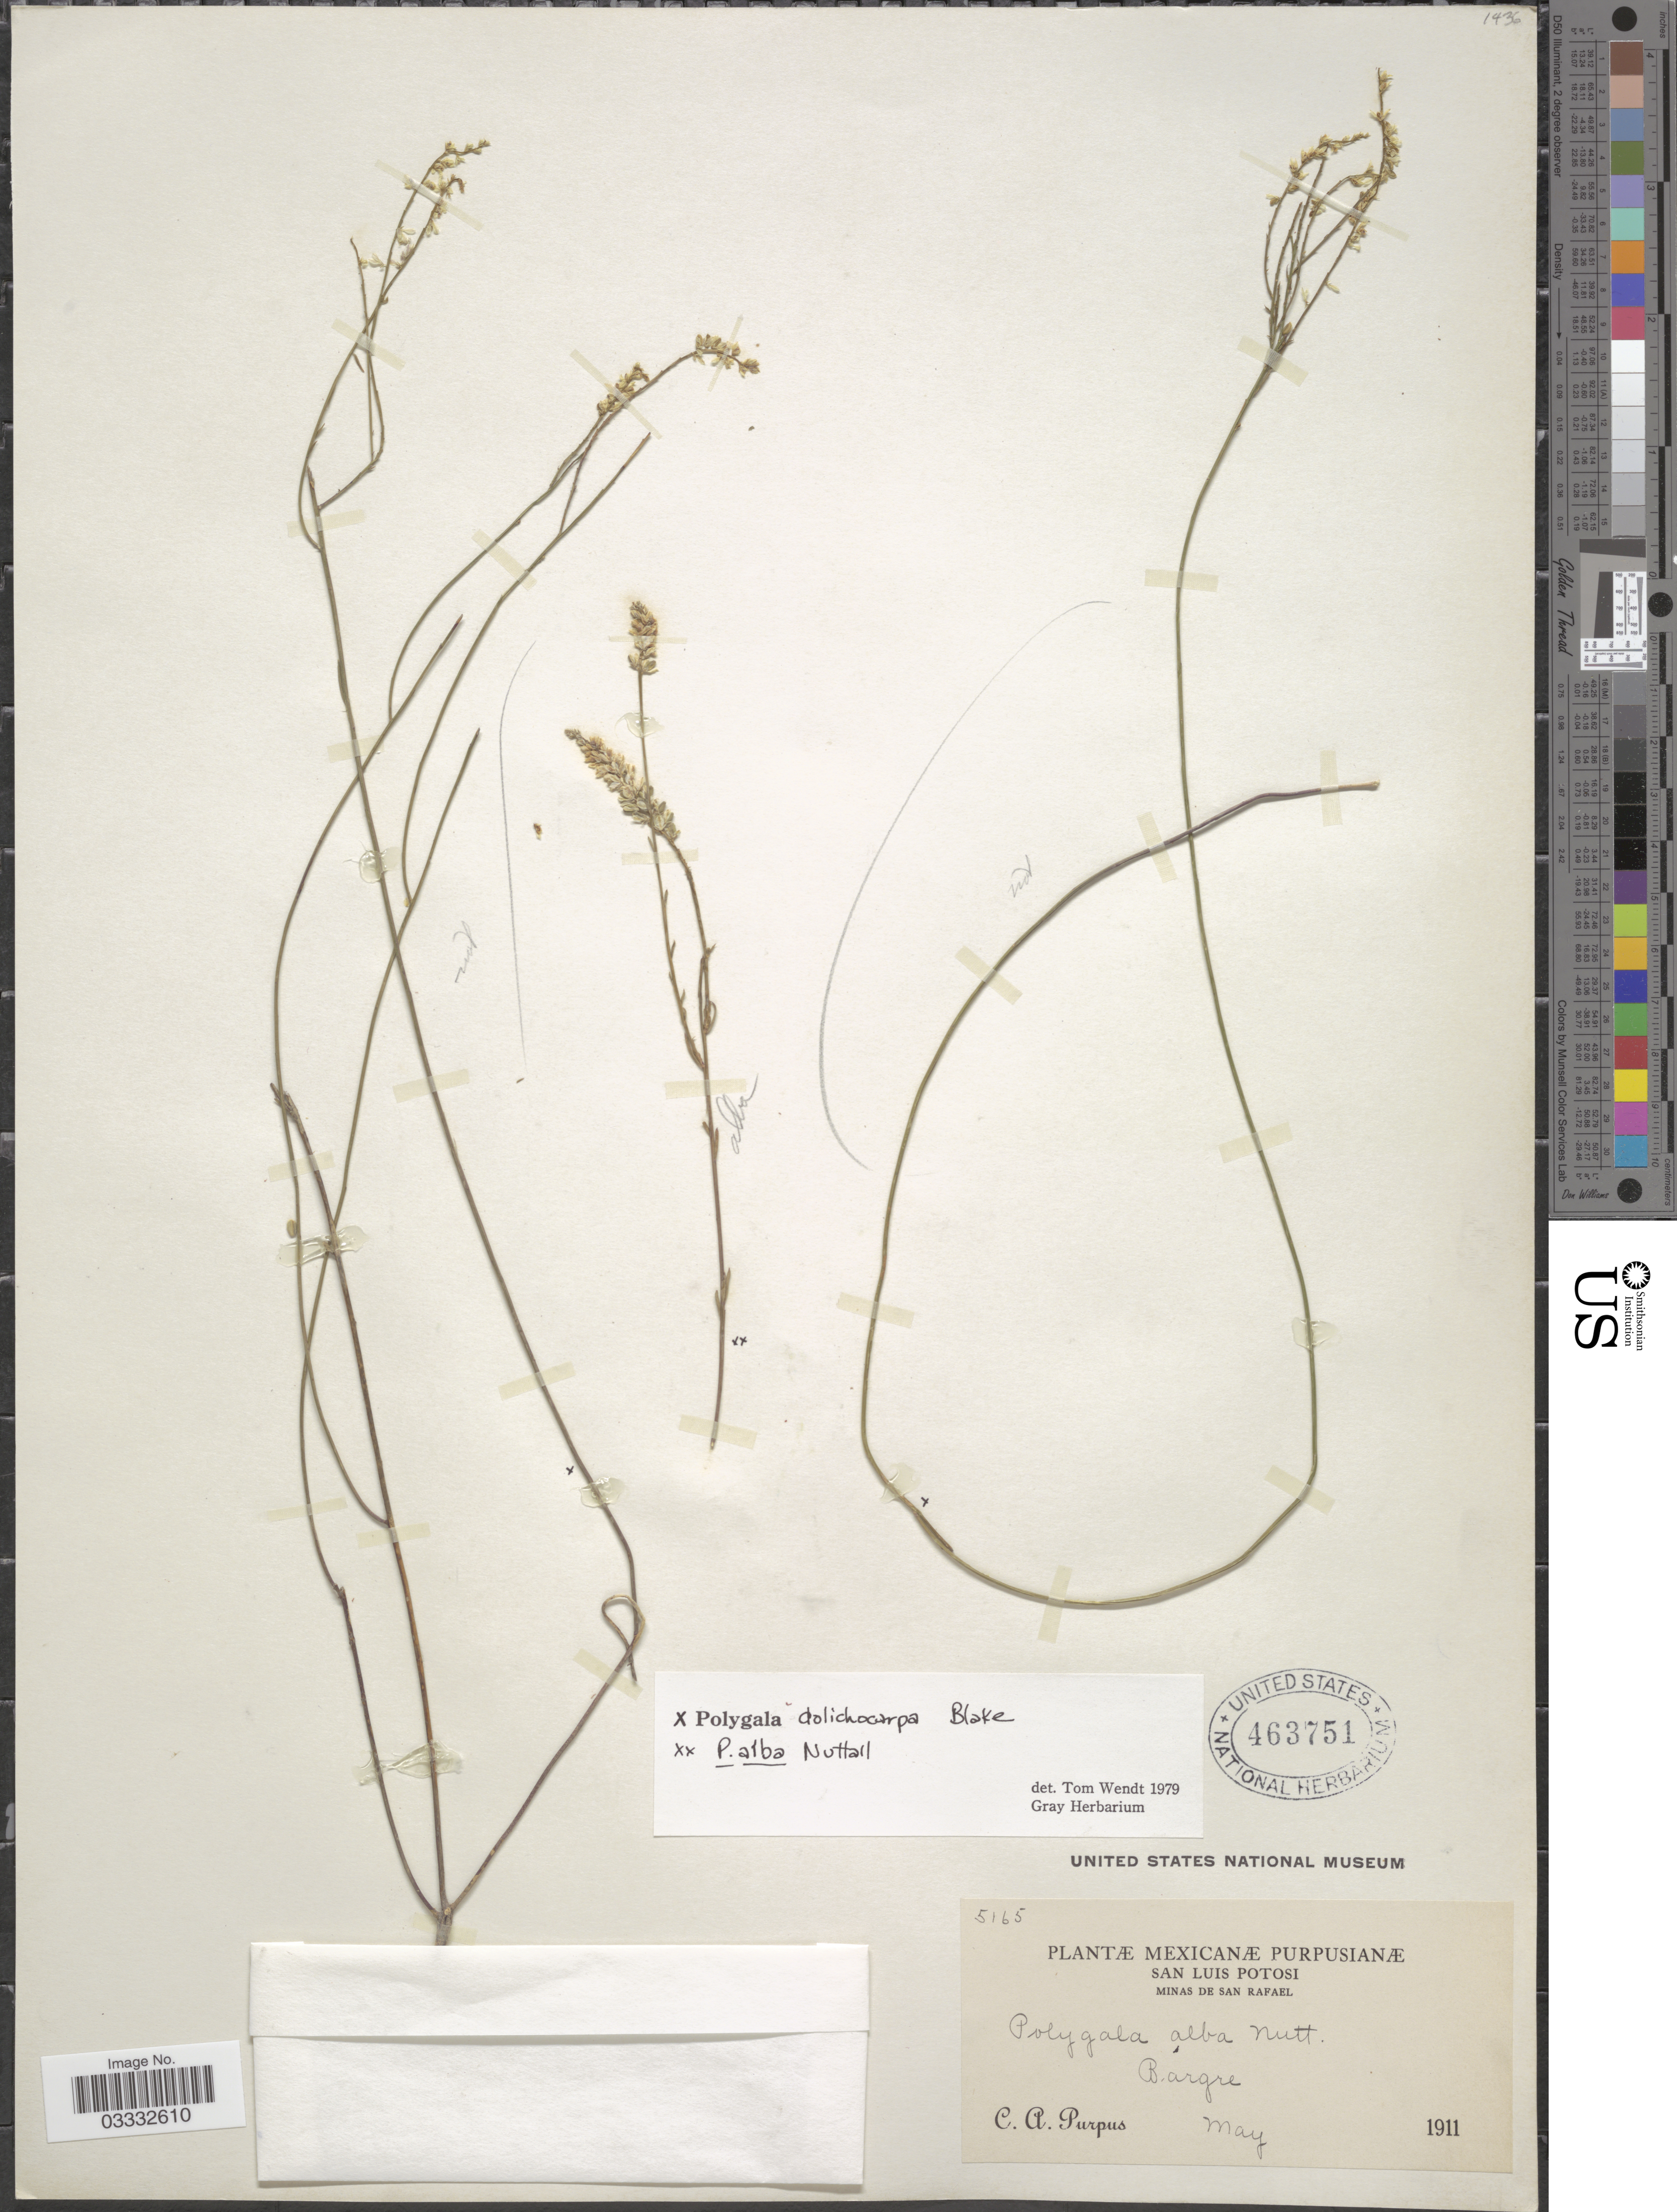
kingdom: Plantae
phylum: Tracheophyta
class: Magnoliopsida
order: Fabales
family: Polygalaceae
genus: Polygala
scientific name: Polygala dolichocarpa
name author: S.F. Blake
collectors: C. A. Purpus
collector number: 5165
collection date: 1911-05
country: Mexico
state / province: San Luis Potosí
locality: Minas de San Rafael. Bargre.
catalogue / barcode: US 463751